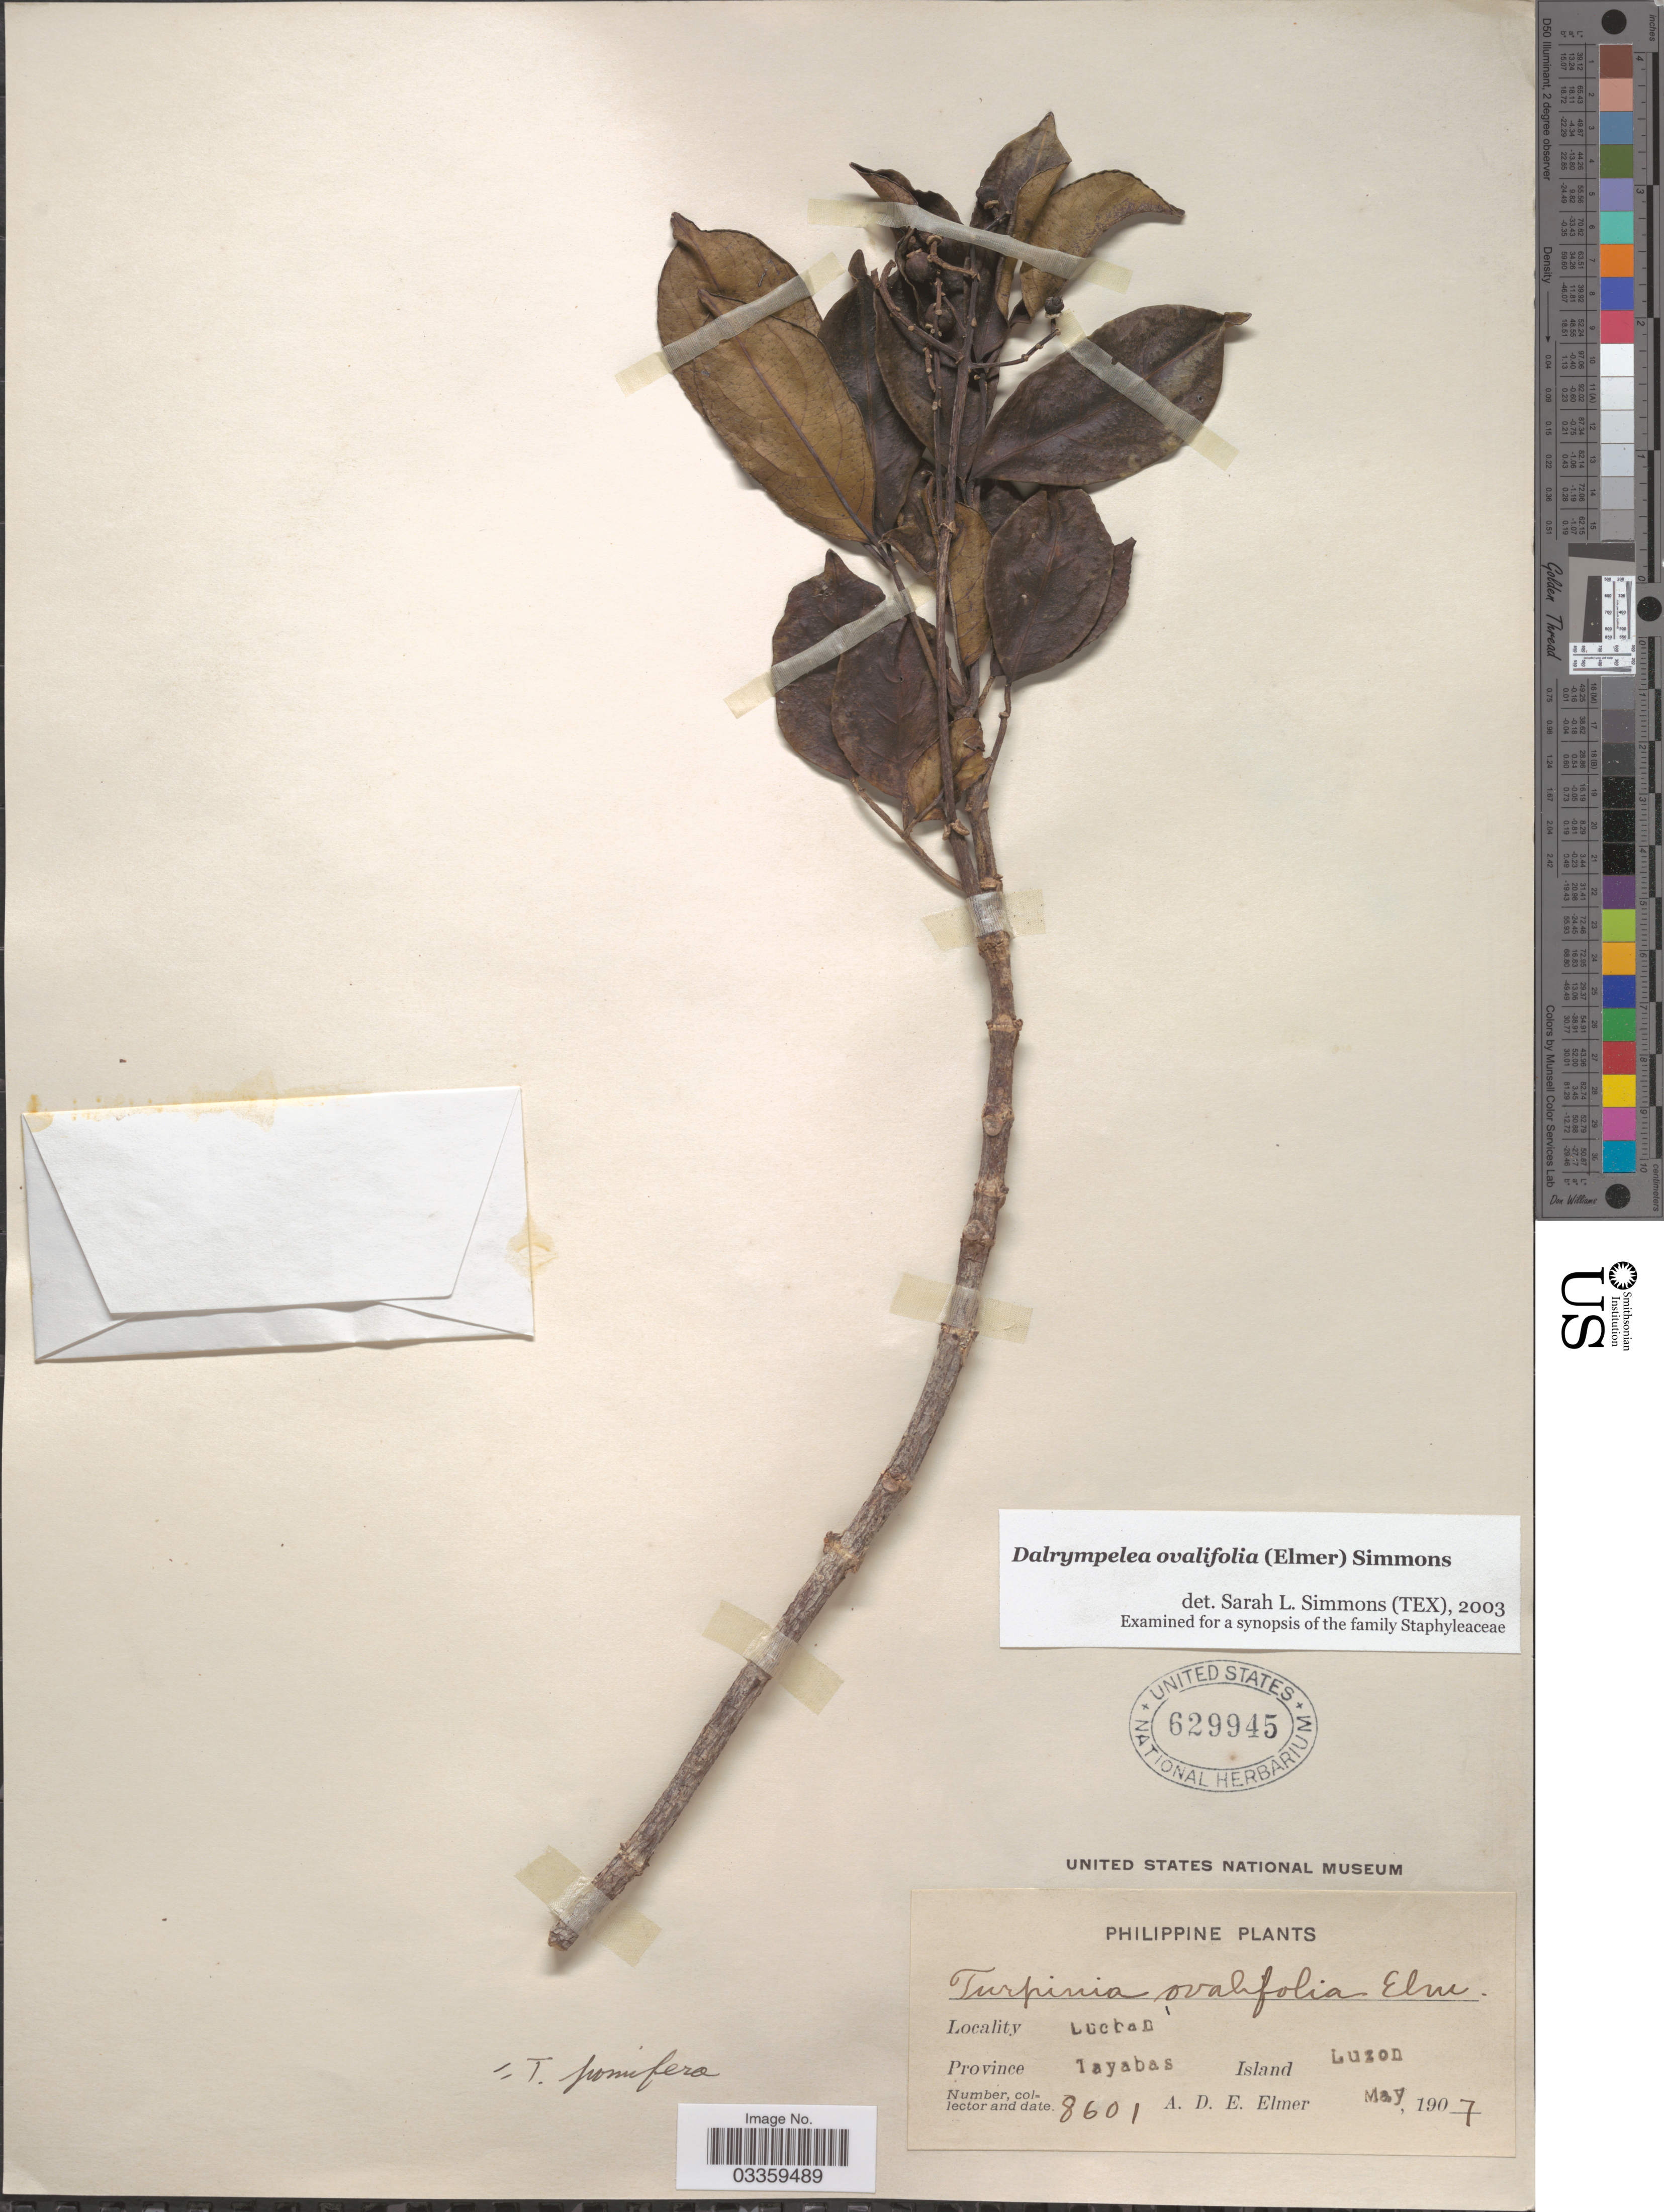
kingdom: Plantae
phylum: Tracheophyta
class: Magnoliopsida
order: Crossosomatales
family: Staphyleaceae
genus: Turpinia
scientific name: Turpinia ovalifolia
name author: Elmer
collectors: A. D. E. Elmer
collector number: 8601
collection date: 1907-05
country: Philippines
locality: Lucban. Province Tayabas. Island Luzon.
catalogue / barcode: US 629945